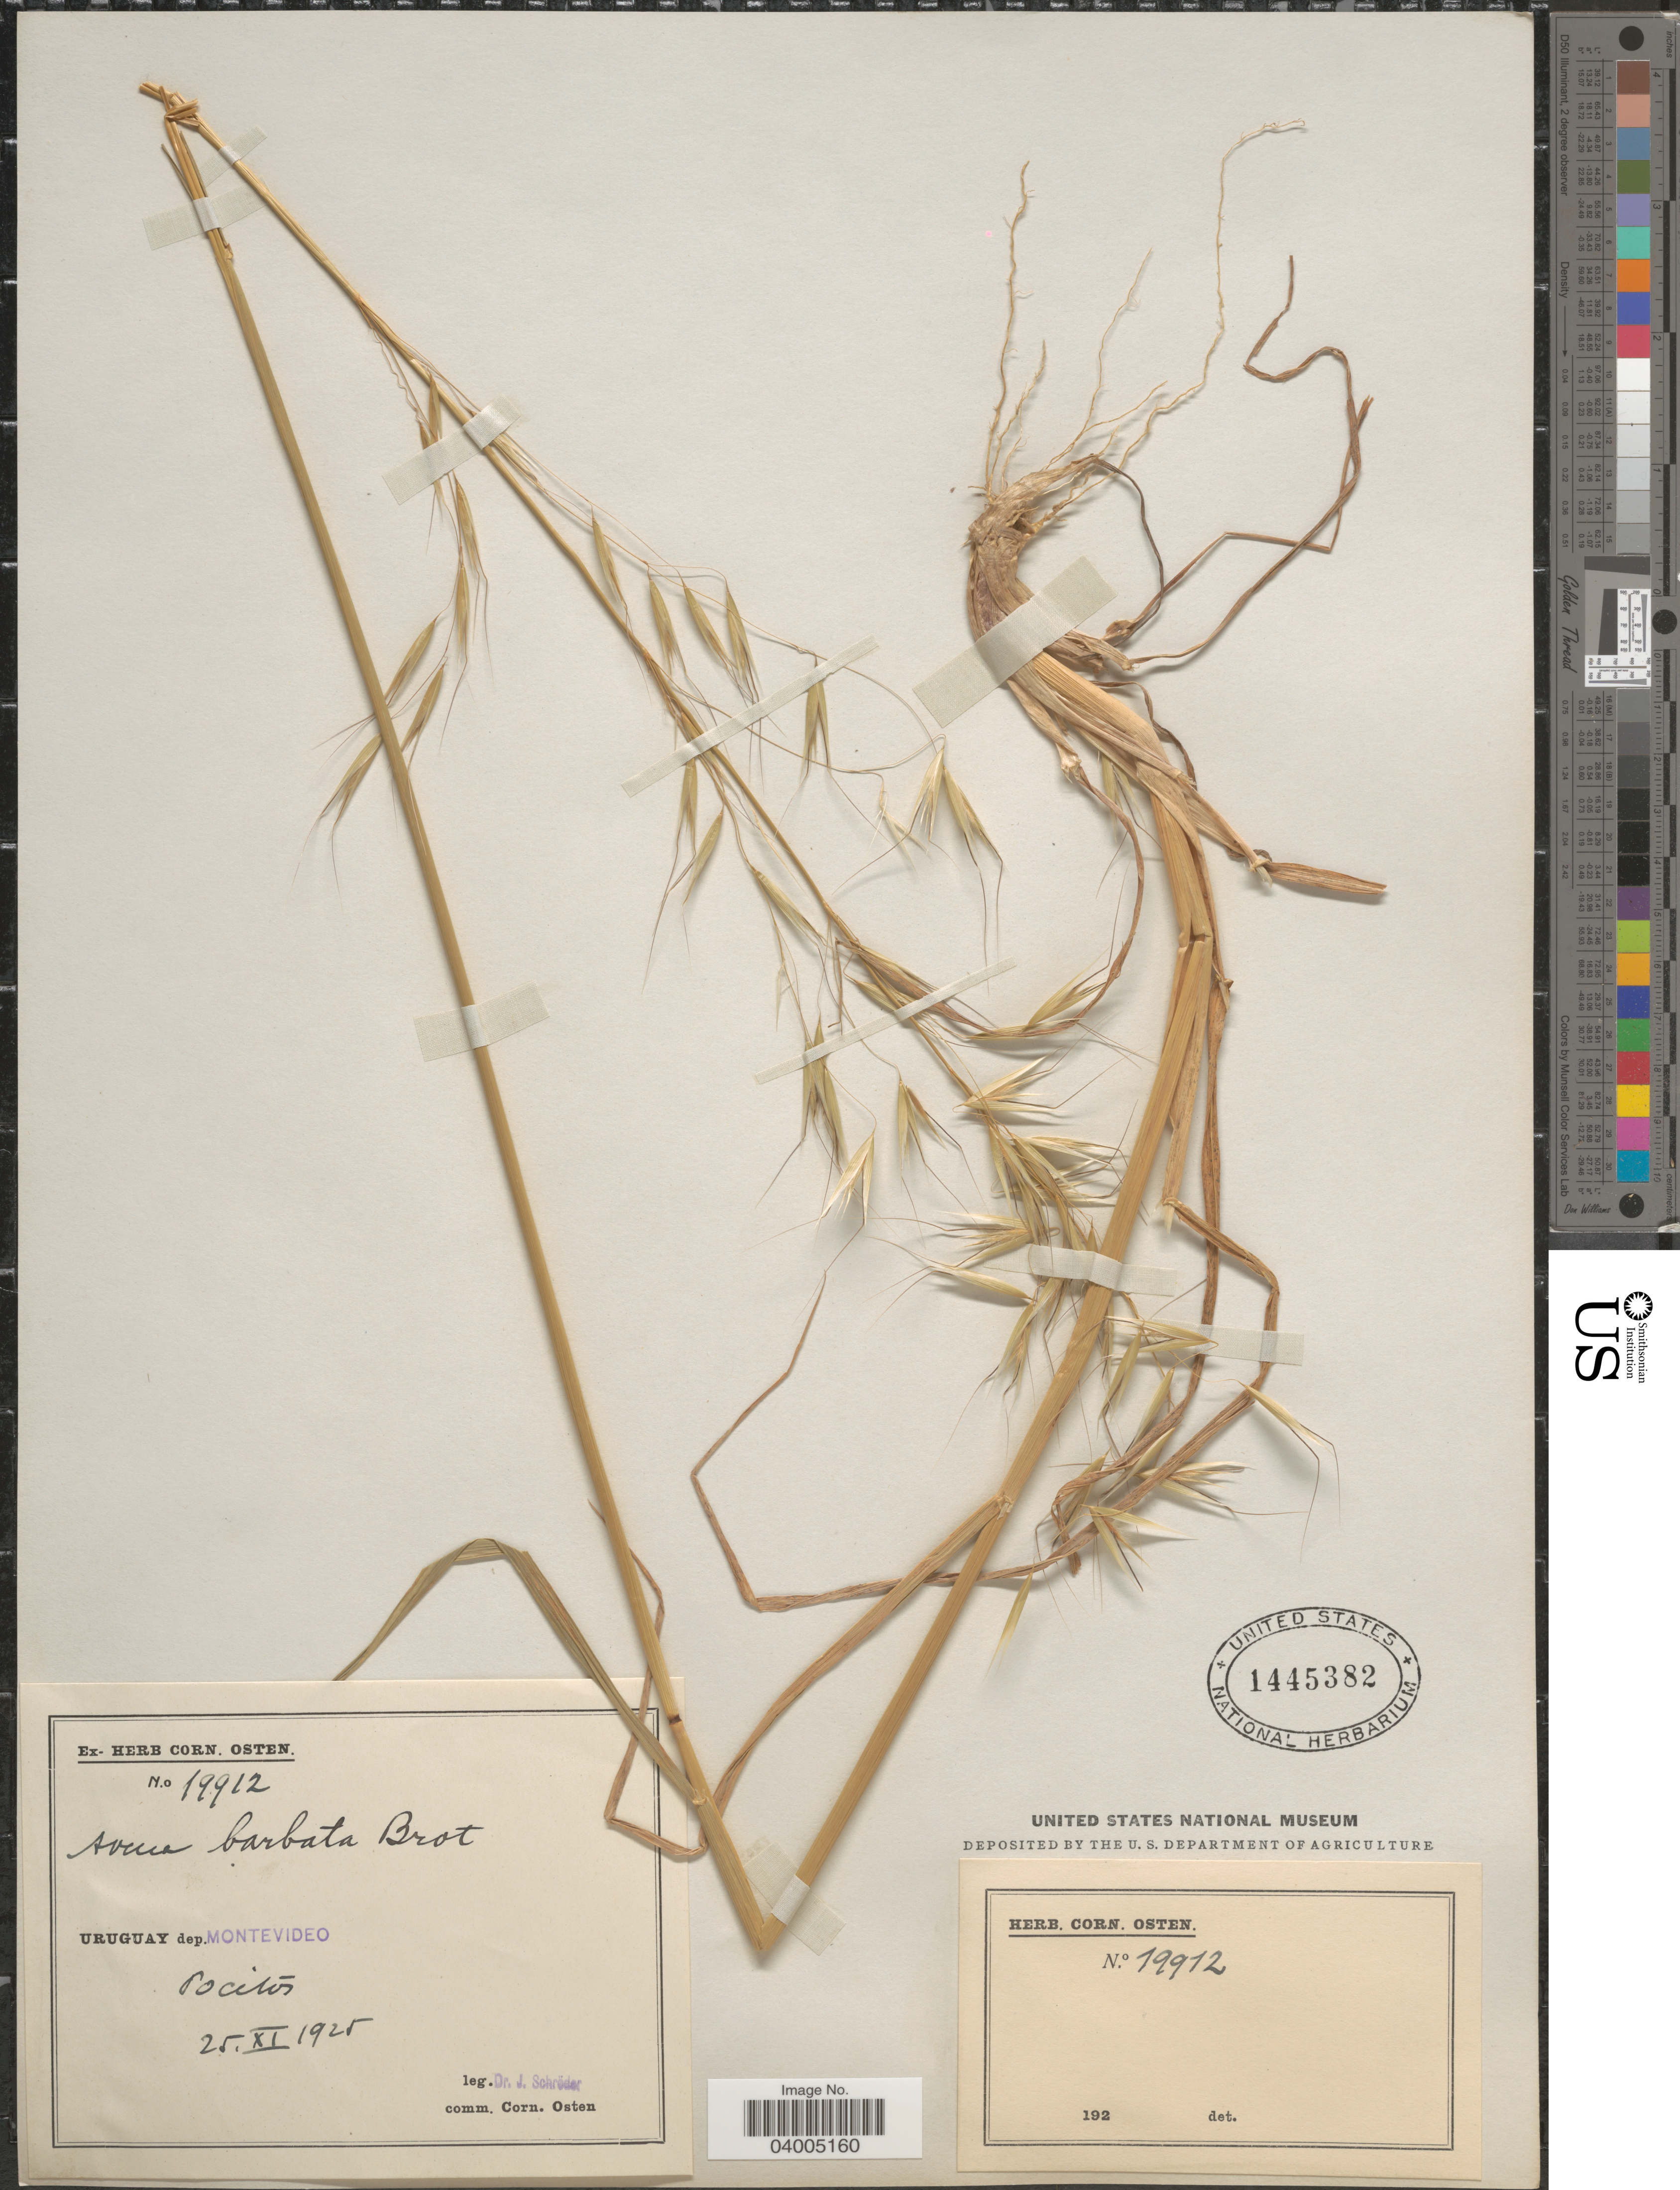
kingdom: Plantae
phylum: Tracheophyta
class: Liliopsida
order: Poales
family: Poaceae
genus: Avena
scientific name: Avena barbata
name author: Pott ex Link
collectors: J. Schröder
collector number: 19912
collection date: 1925-11-25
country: Uruguay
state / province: Montevideo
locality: Dep. Montevideo. Pocitos.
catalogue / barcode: US 1445382